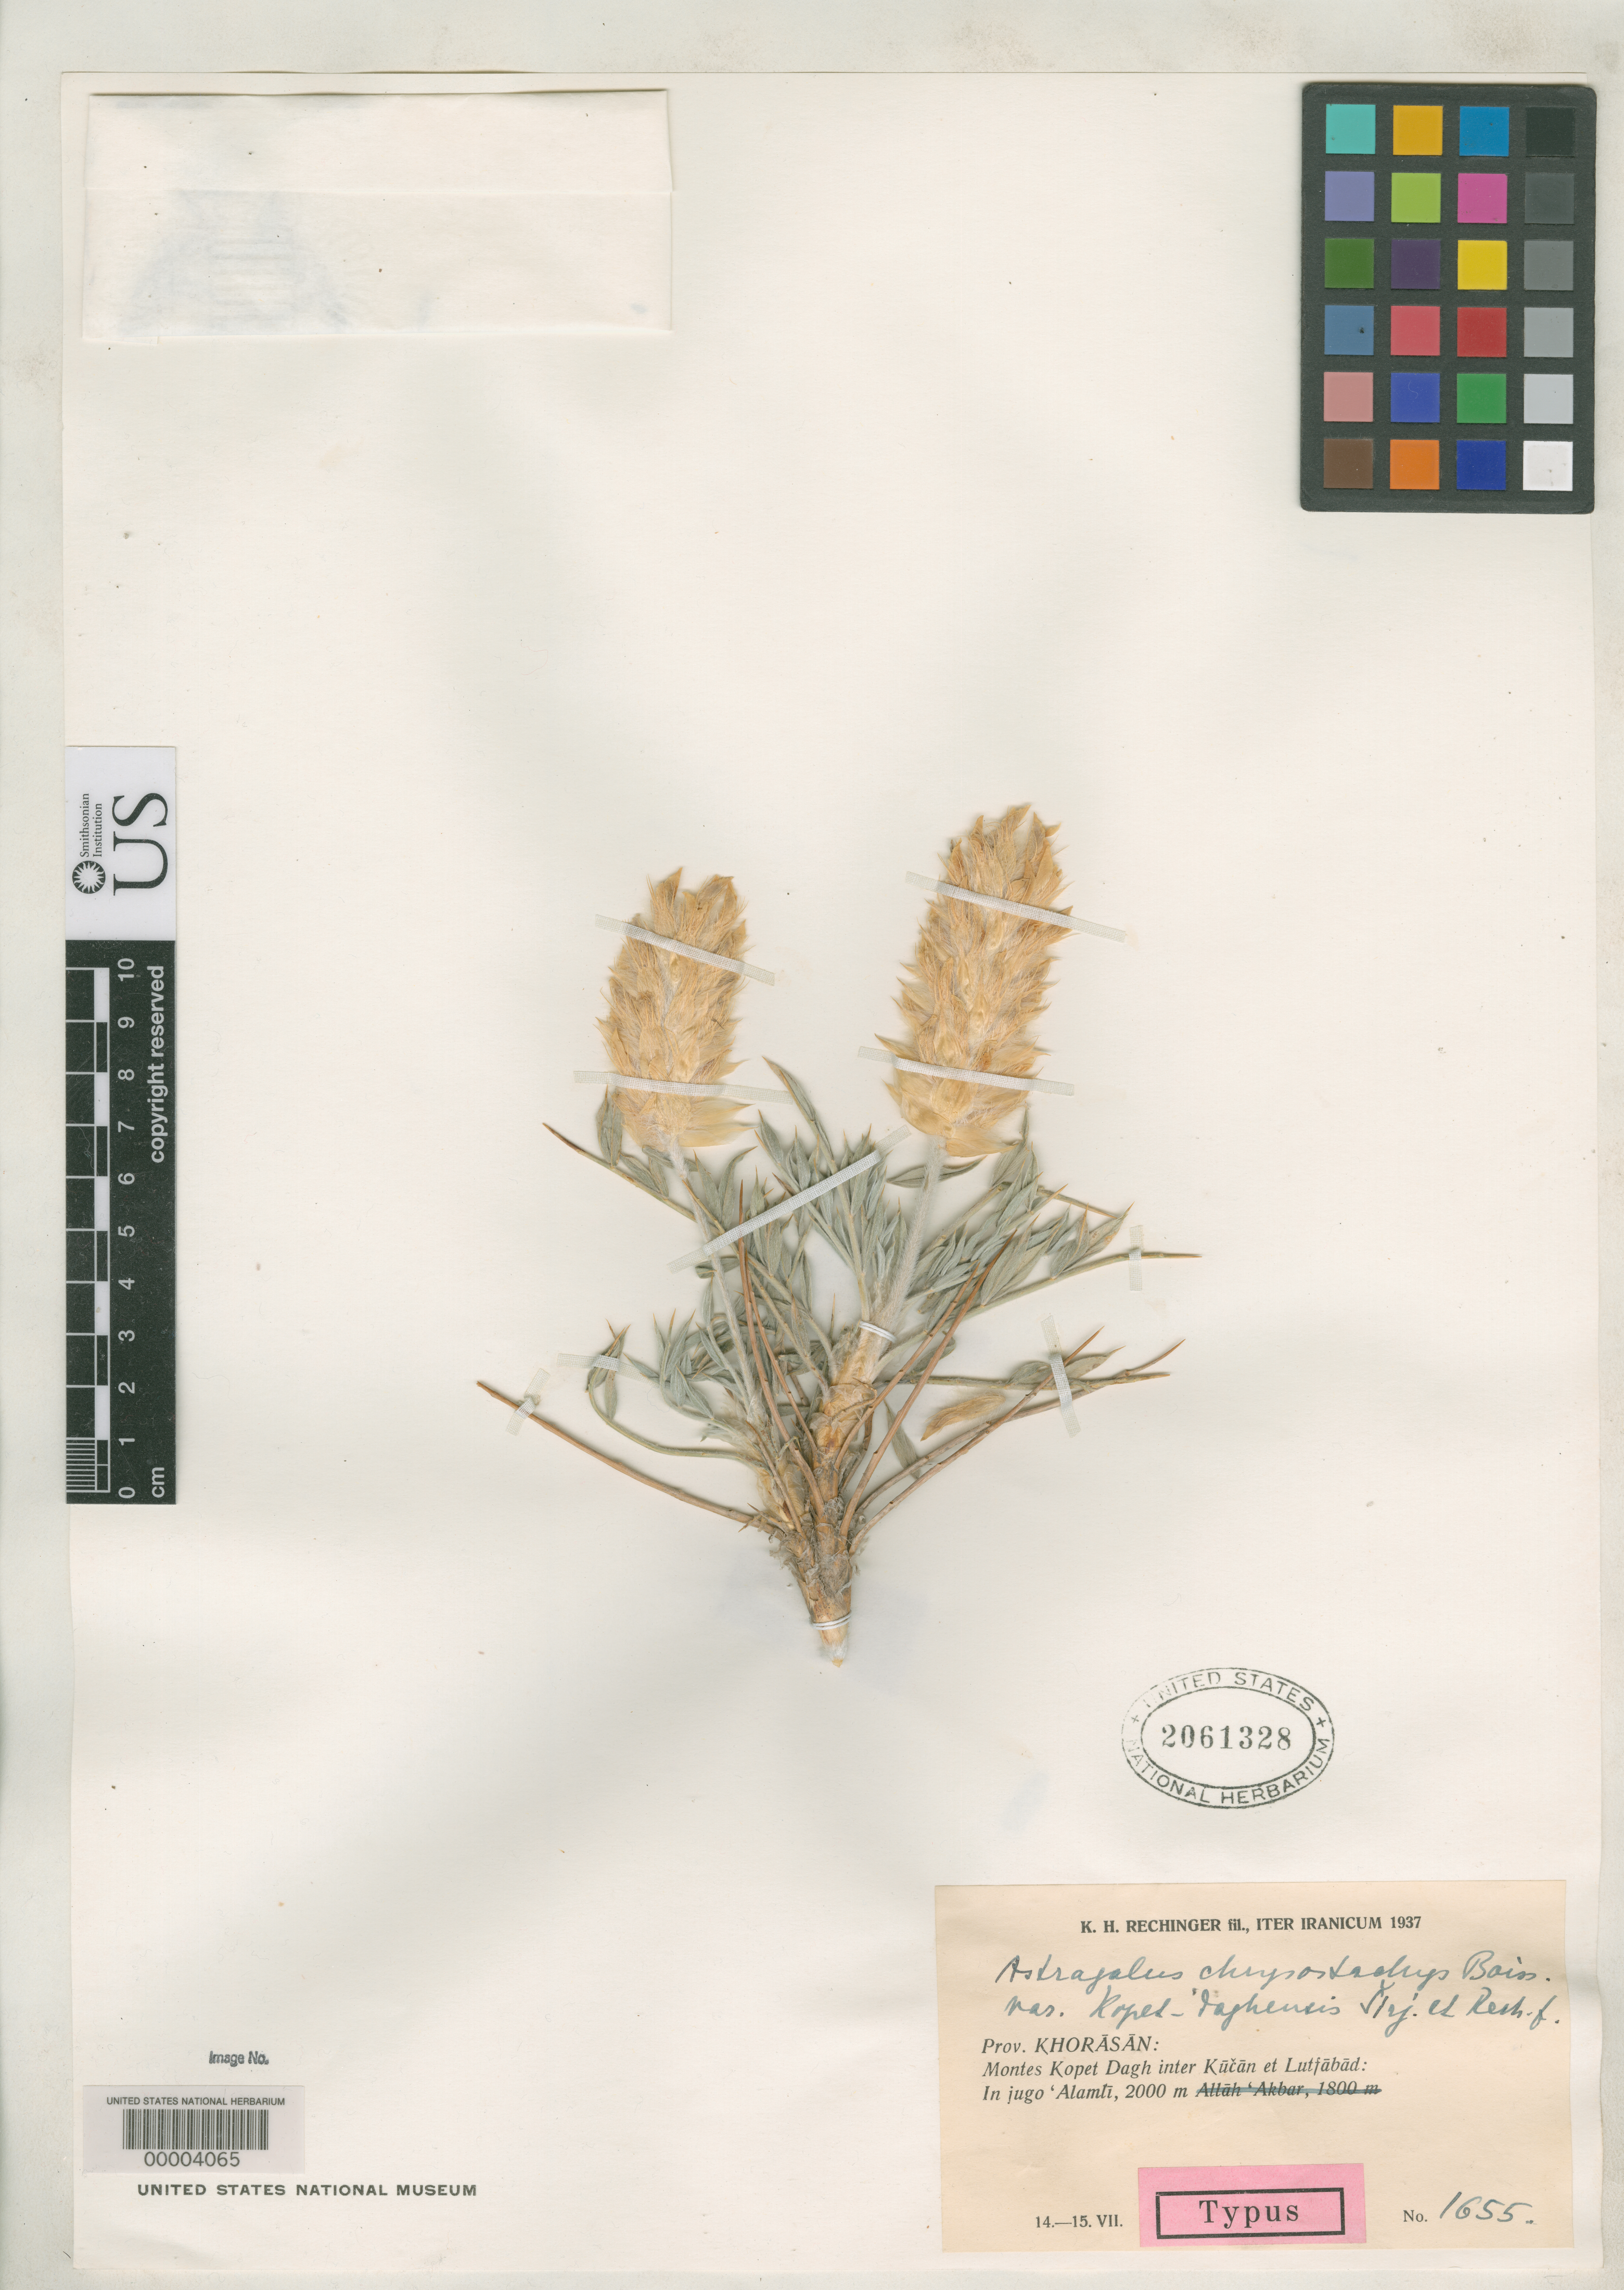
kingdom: Plantae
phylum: Tracheophyta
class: Magnoliopsida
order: Fabales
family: Fabaceae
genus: Astragalus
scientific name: Astragalus chrysostachys var. kopet-daghensis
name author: Širj. & Rech. f.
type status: Isotype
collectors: K. H. Rechinger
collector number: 1655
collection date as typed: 14 Jul 1937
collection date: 1937-07-14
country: Iran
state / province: Khorasan [obsolete]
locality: Kopet-dagh, between Kucan m.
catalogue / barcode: US 2061328